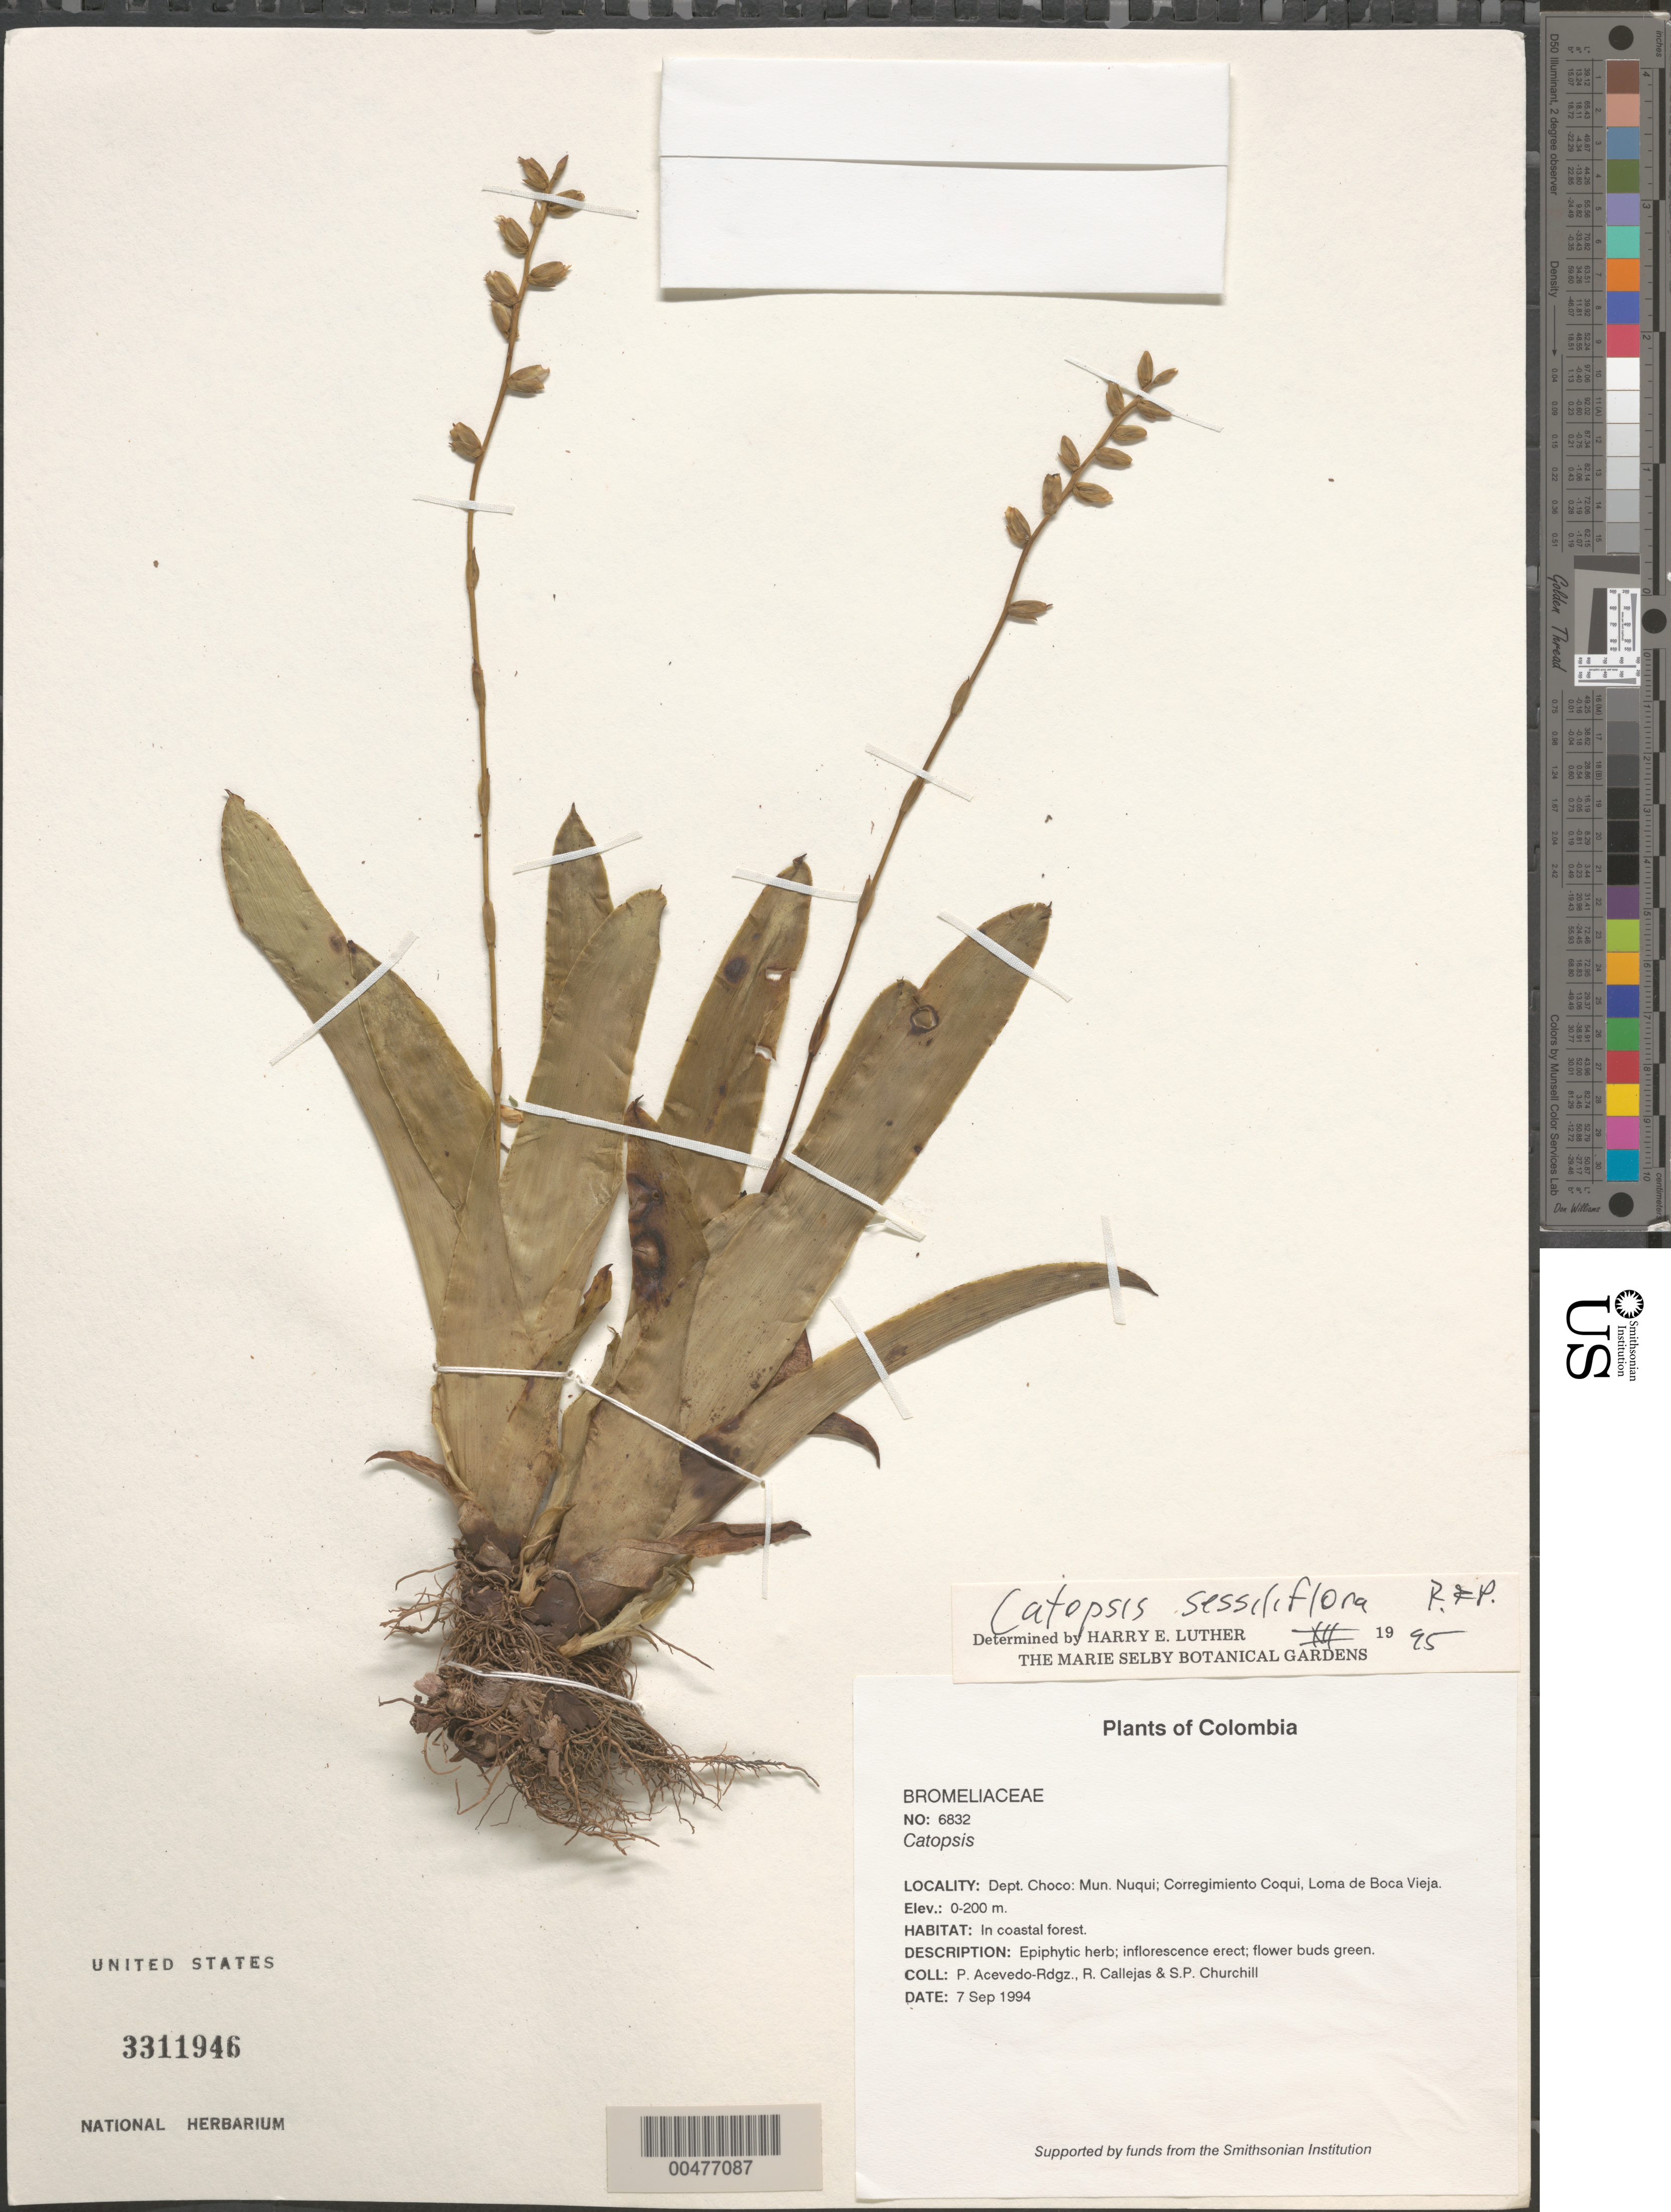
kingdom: Plantae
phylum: Tracheophyta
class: Liliopsida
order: Poales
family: Bromeliaceae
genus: Catopsis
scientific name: Catopsis sessiliflora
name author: (Ruiz & Pav.) Mez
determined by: Luther, Hans E.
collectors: P. Acevedo-Rodr., R. Callejas & S. Churchill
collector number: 6832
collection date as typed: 07 Sep 1994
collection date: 1994-09-07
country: Colombia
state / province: Chocó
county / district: Nuqui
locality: Depart. Choco; Mun. Nuqui; Corregimiento Coqui; Loma de Boca Vieja.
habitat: In coastal forest.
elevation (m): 0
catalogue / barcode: US 3311946